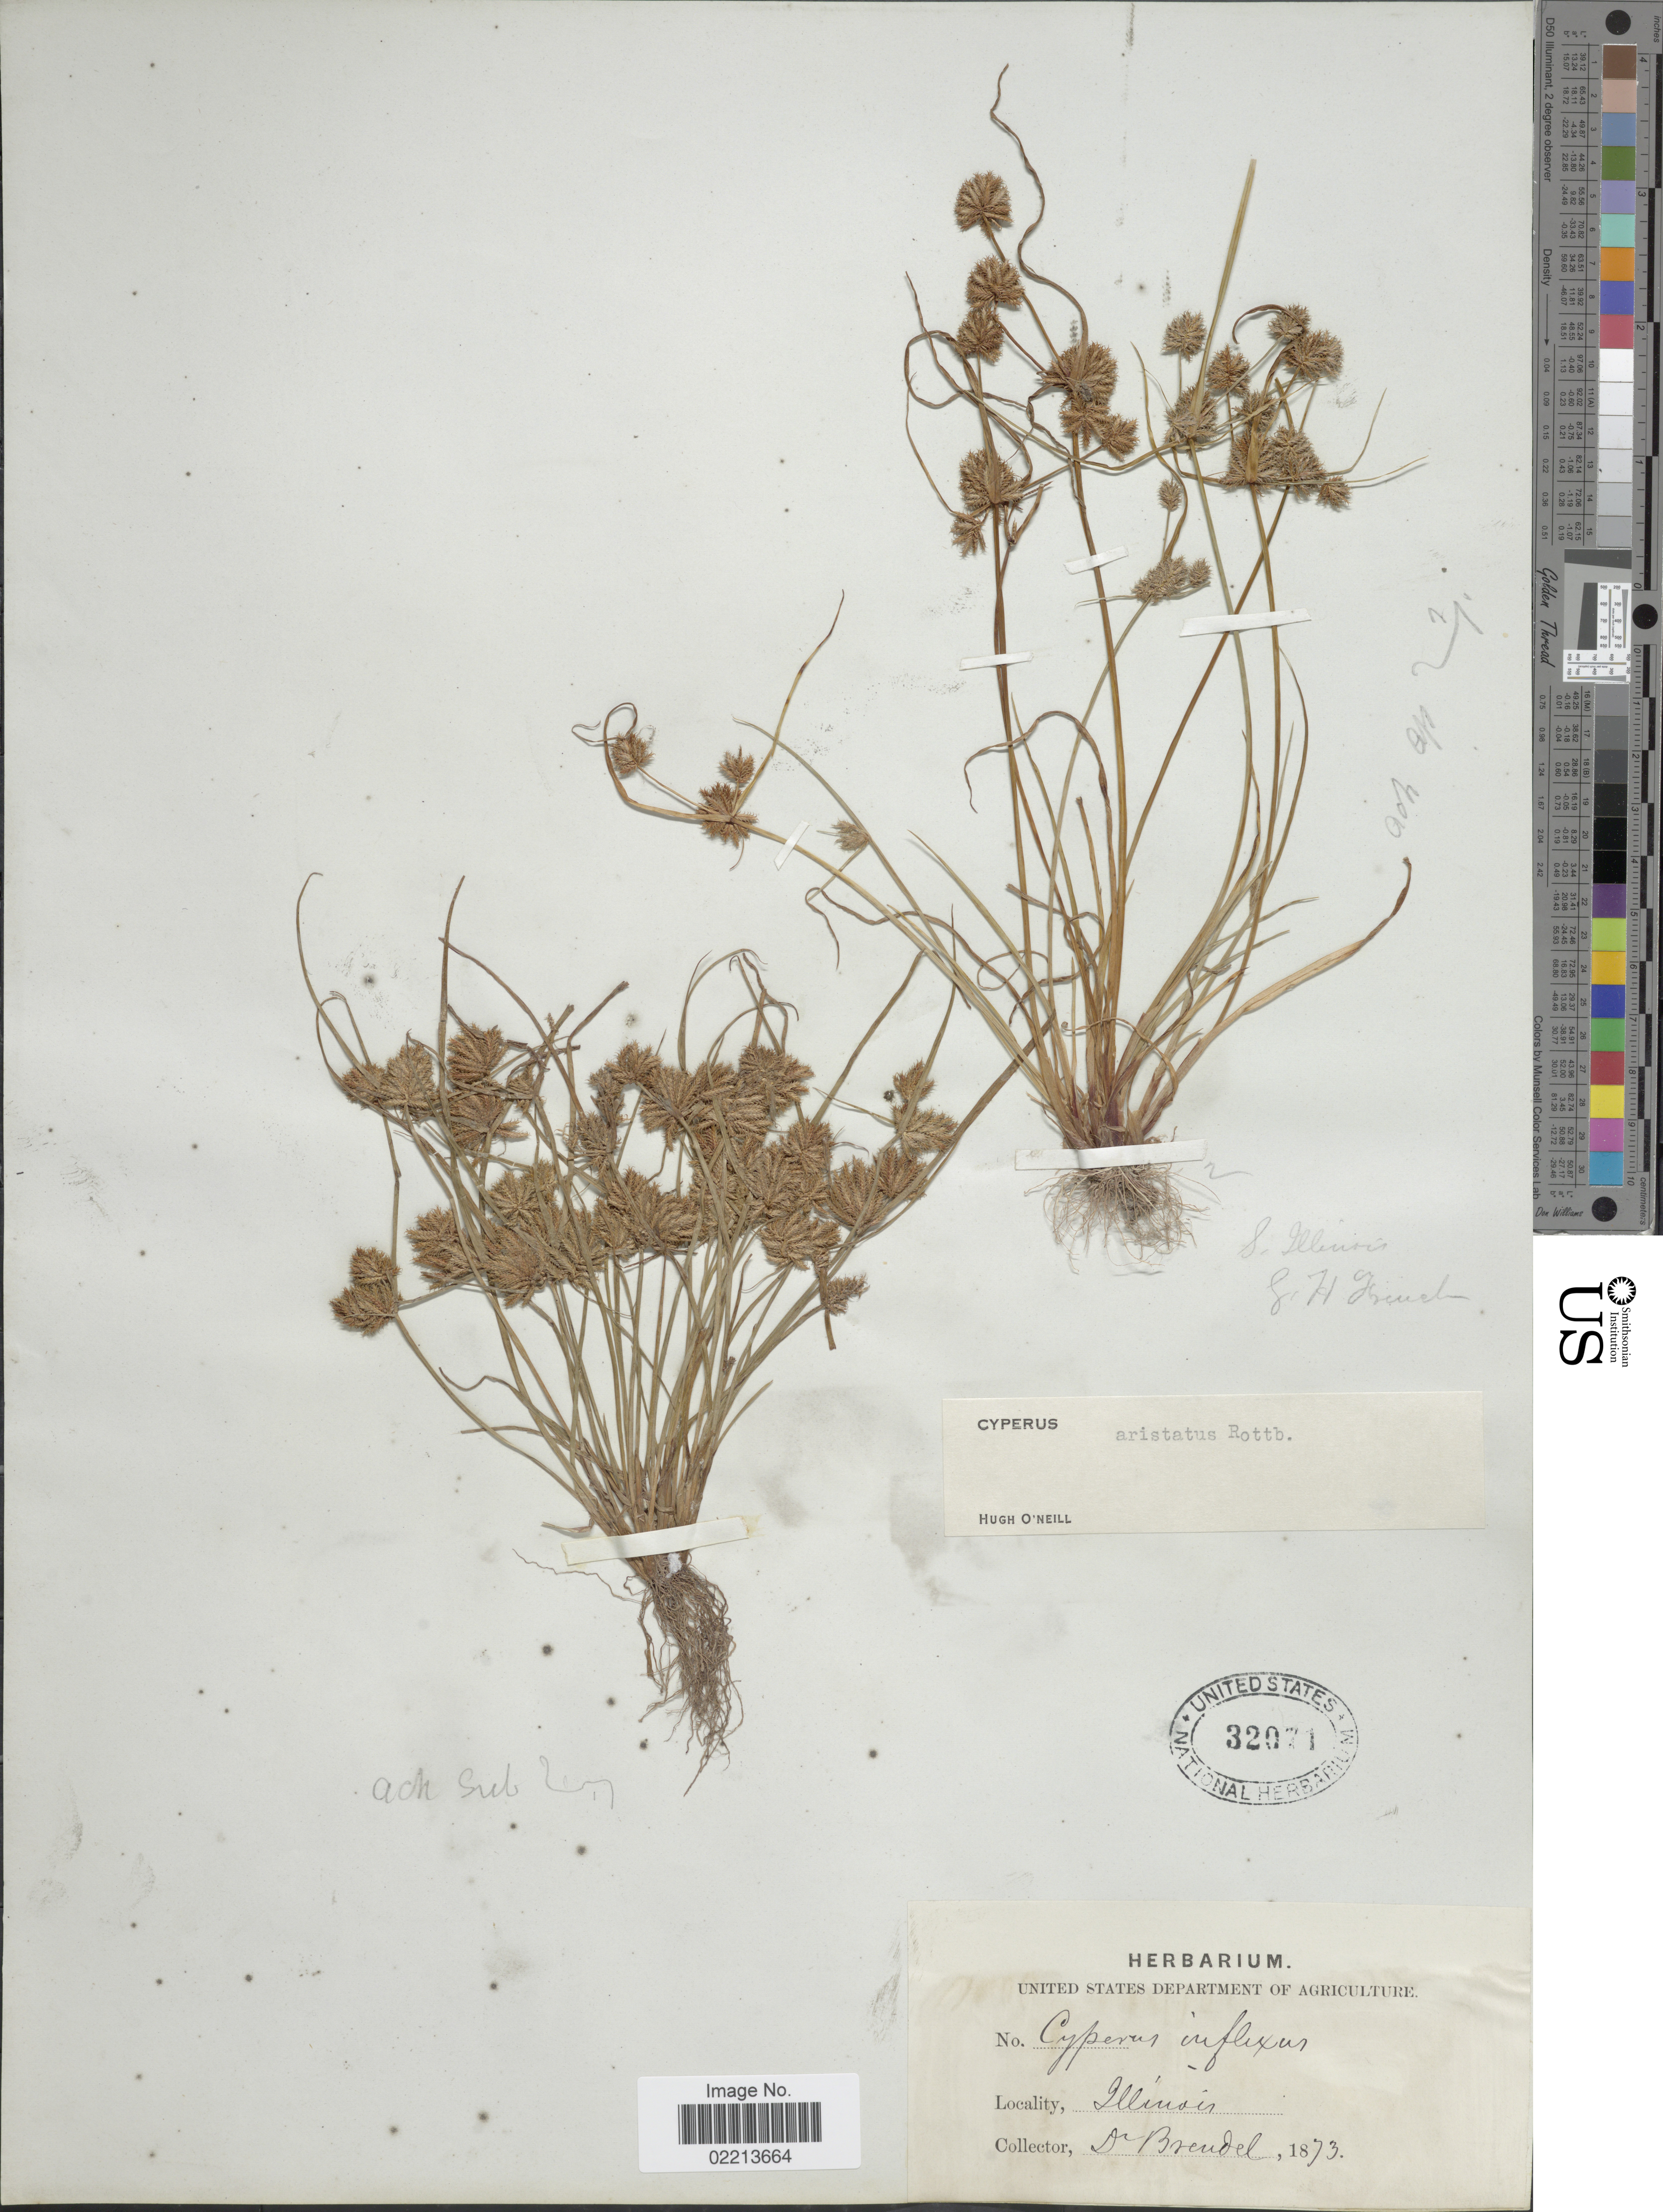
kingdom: Plantae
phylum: Tracheophyta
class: Liliopsida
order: Poales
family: Cyperaceae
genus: Cyperus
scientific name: Cyperus squarrosus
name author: L.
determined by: Strong, Mark T., (BOT), Smithsonian Institution - National Museum of Natural History (UNITED STATES)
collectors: -. Brendel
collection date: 1873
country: United States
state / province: Illinois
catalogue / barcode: US 32071